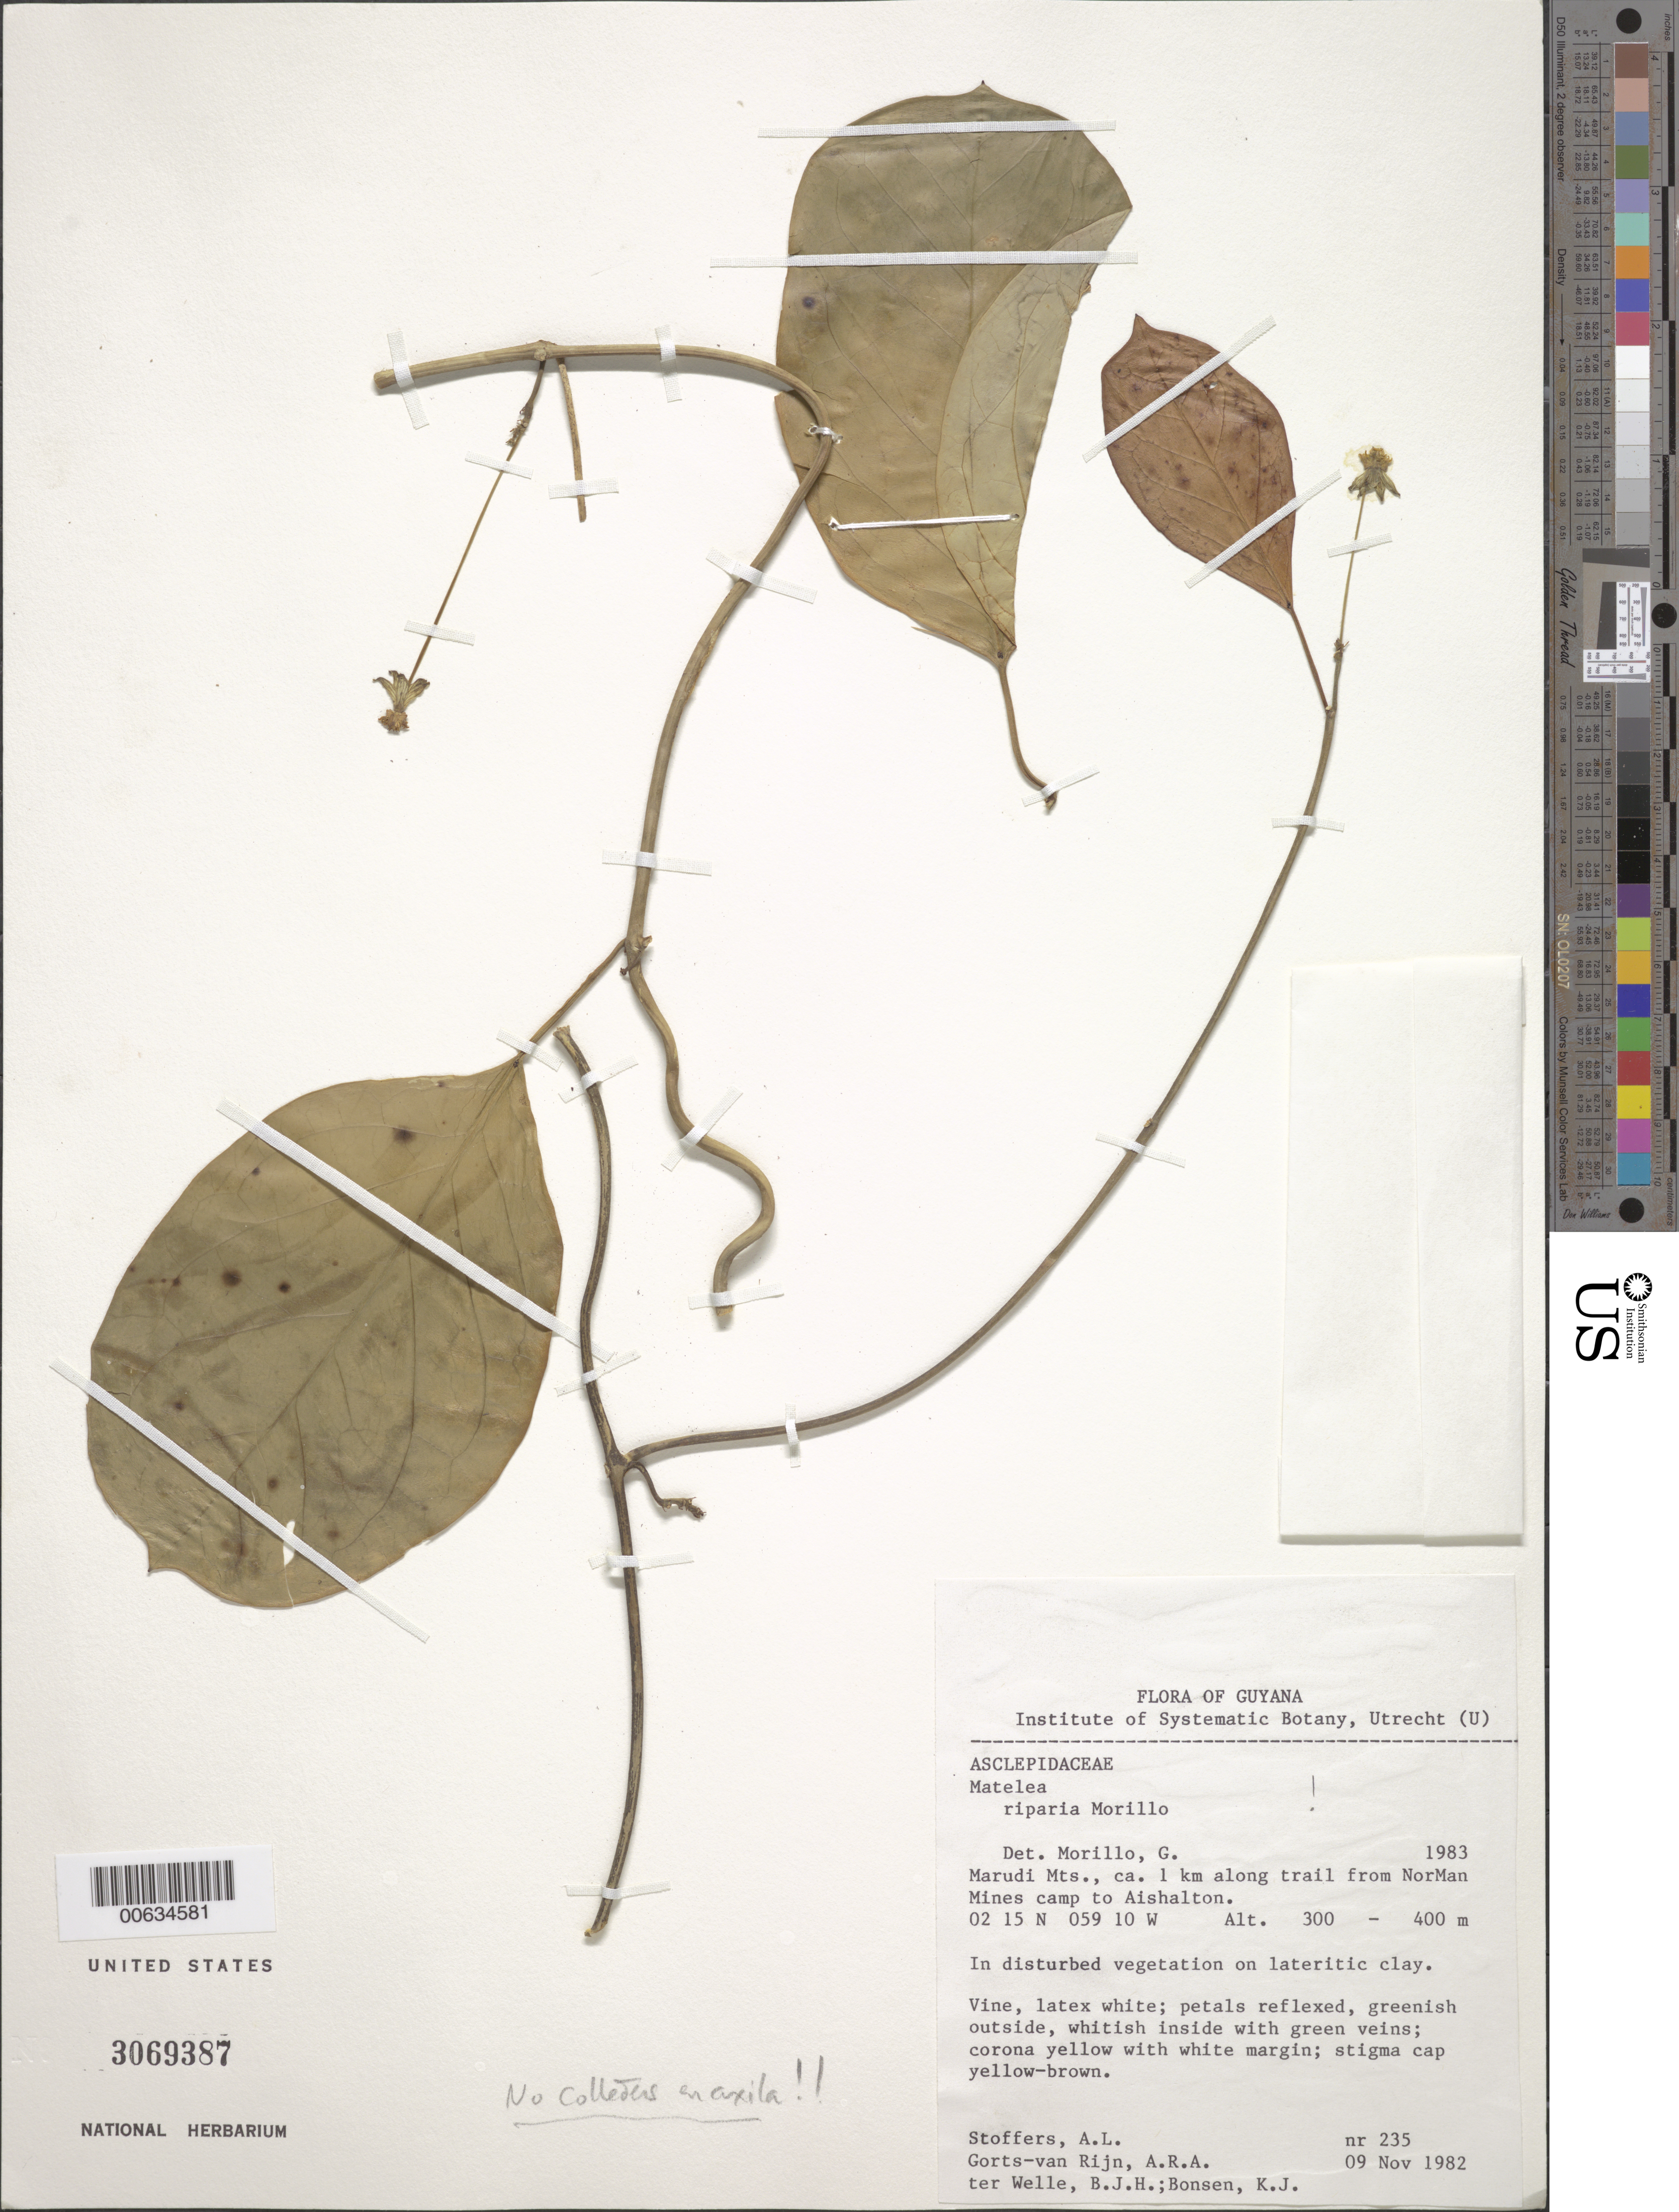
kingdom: Plantae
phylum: Tracheophyta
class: Magnoliopsida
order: Gentianales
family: Apocynaceae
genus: Matelea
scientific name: Matelea riparia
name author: Morillo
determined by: Morillo, G. N.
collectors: A. Stoffers, A. .R. A. Görts-van Rijn, B. Welle & K. Bonsen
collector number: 235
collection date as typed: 9-Nov-82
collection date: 1982-11-09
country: Guyana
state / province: U. Takutu-U. Essequibo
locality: Marudi Mts., ca. 1 km along trail from NorMan Mines camp to Aishalton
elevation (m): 300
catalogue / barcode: US 3069387